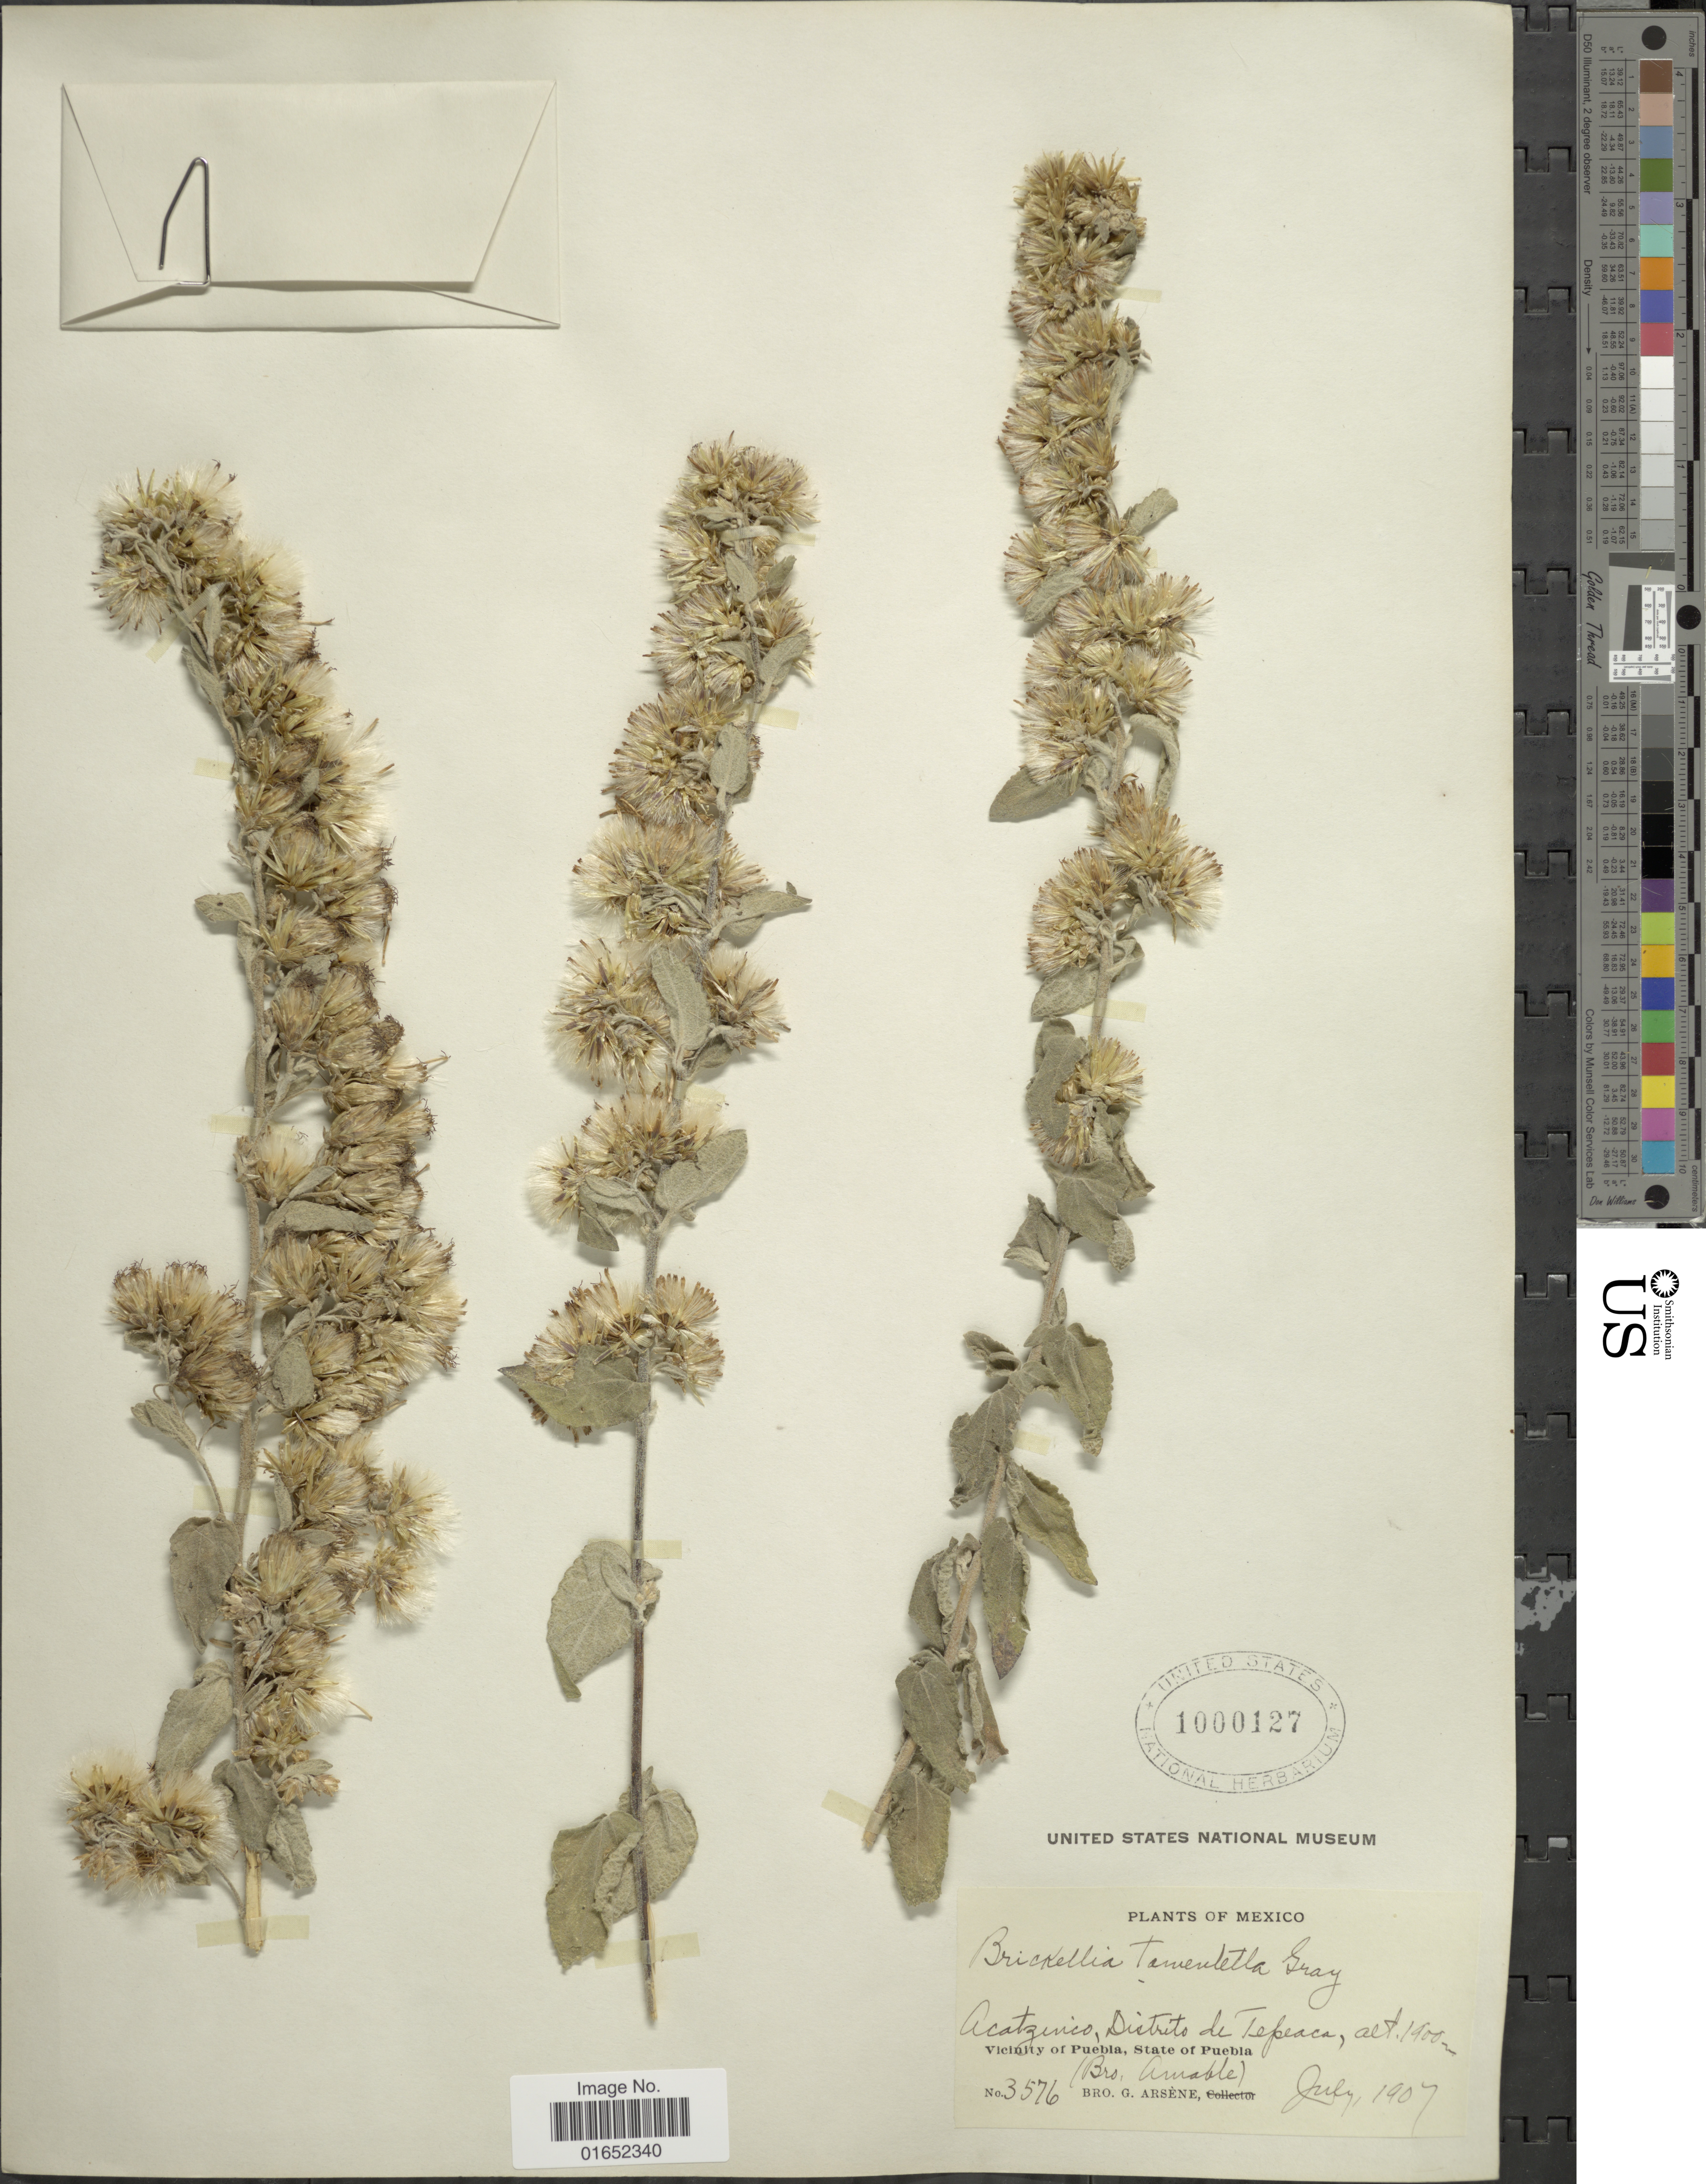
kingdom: Plantae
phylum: Tracheophyta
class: Magnoliopsida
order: Asterales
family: Asteraceae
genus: Brickellia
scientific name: Brickellia tomentella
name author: A. Gray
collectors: B. Amable & Bro. G. Arsène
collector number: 3576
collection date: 1907-07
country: Mexico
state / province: Puebla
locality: Acatzinco, Distrito de Tepeaca, Vicinity of Puebla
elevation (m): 1900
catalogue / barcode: US 1000127